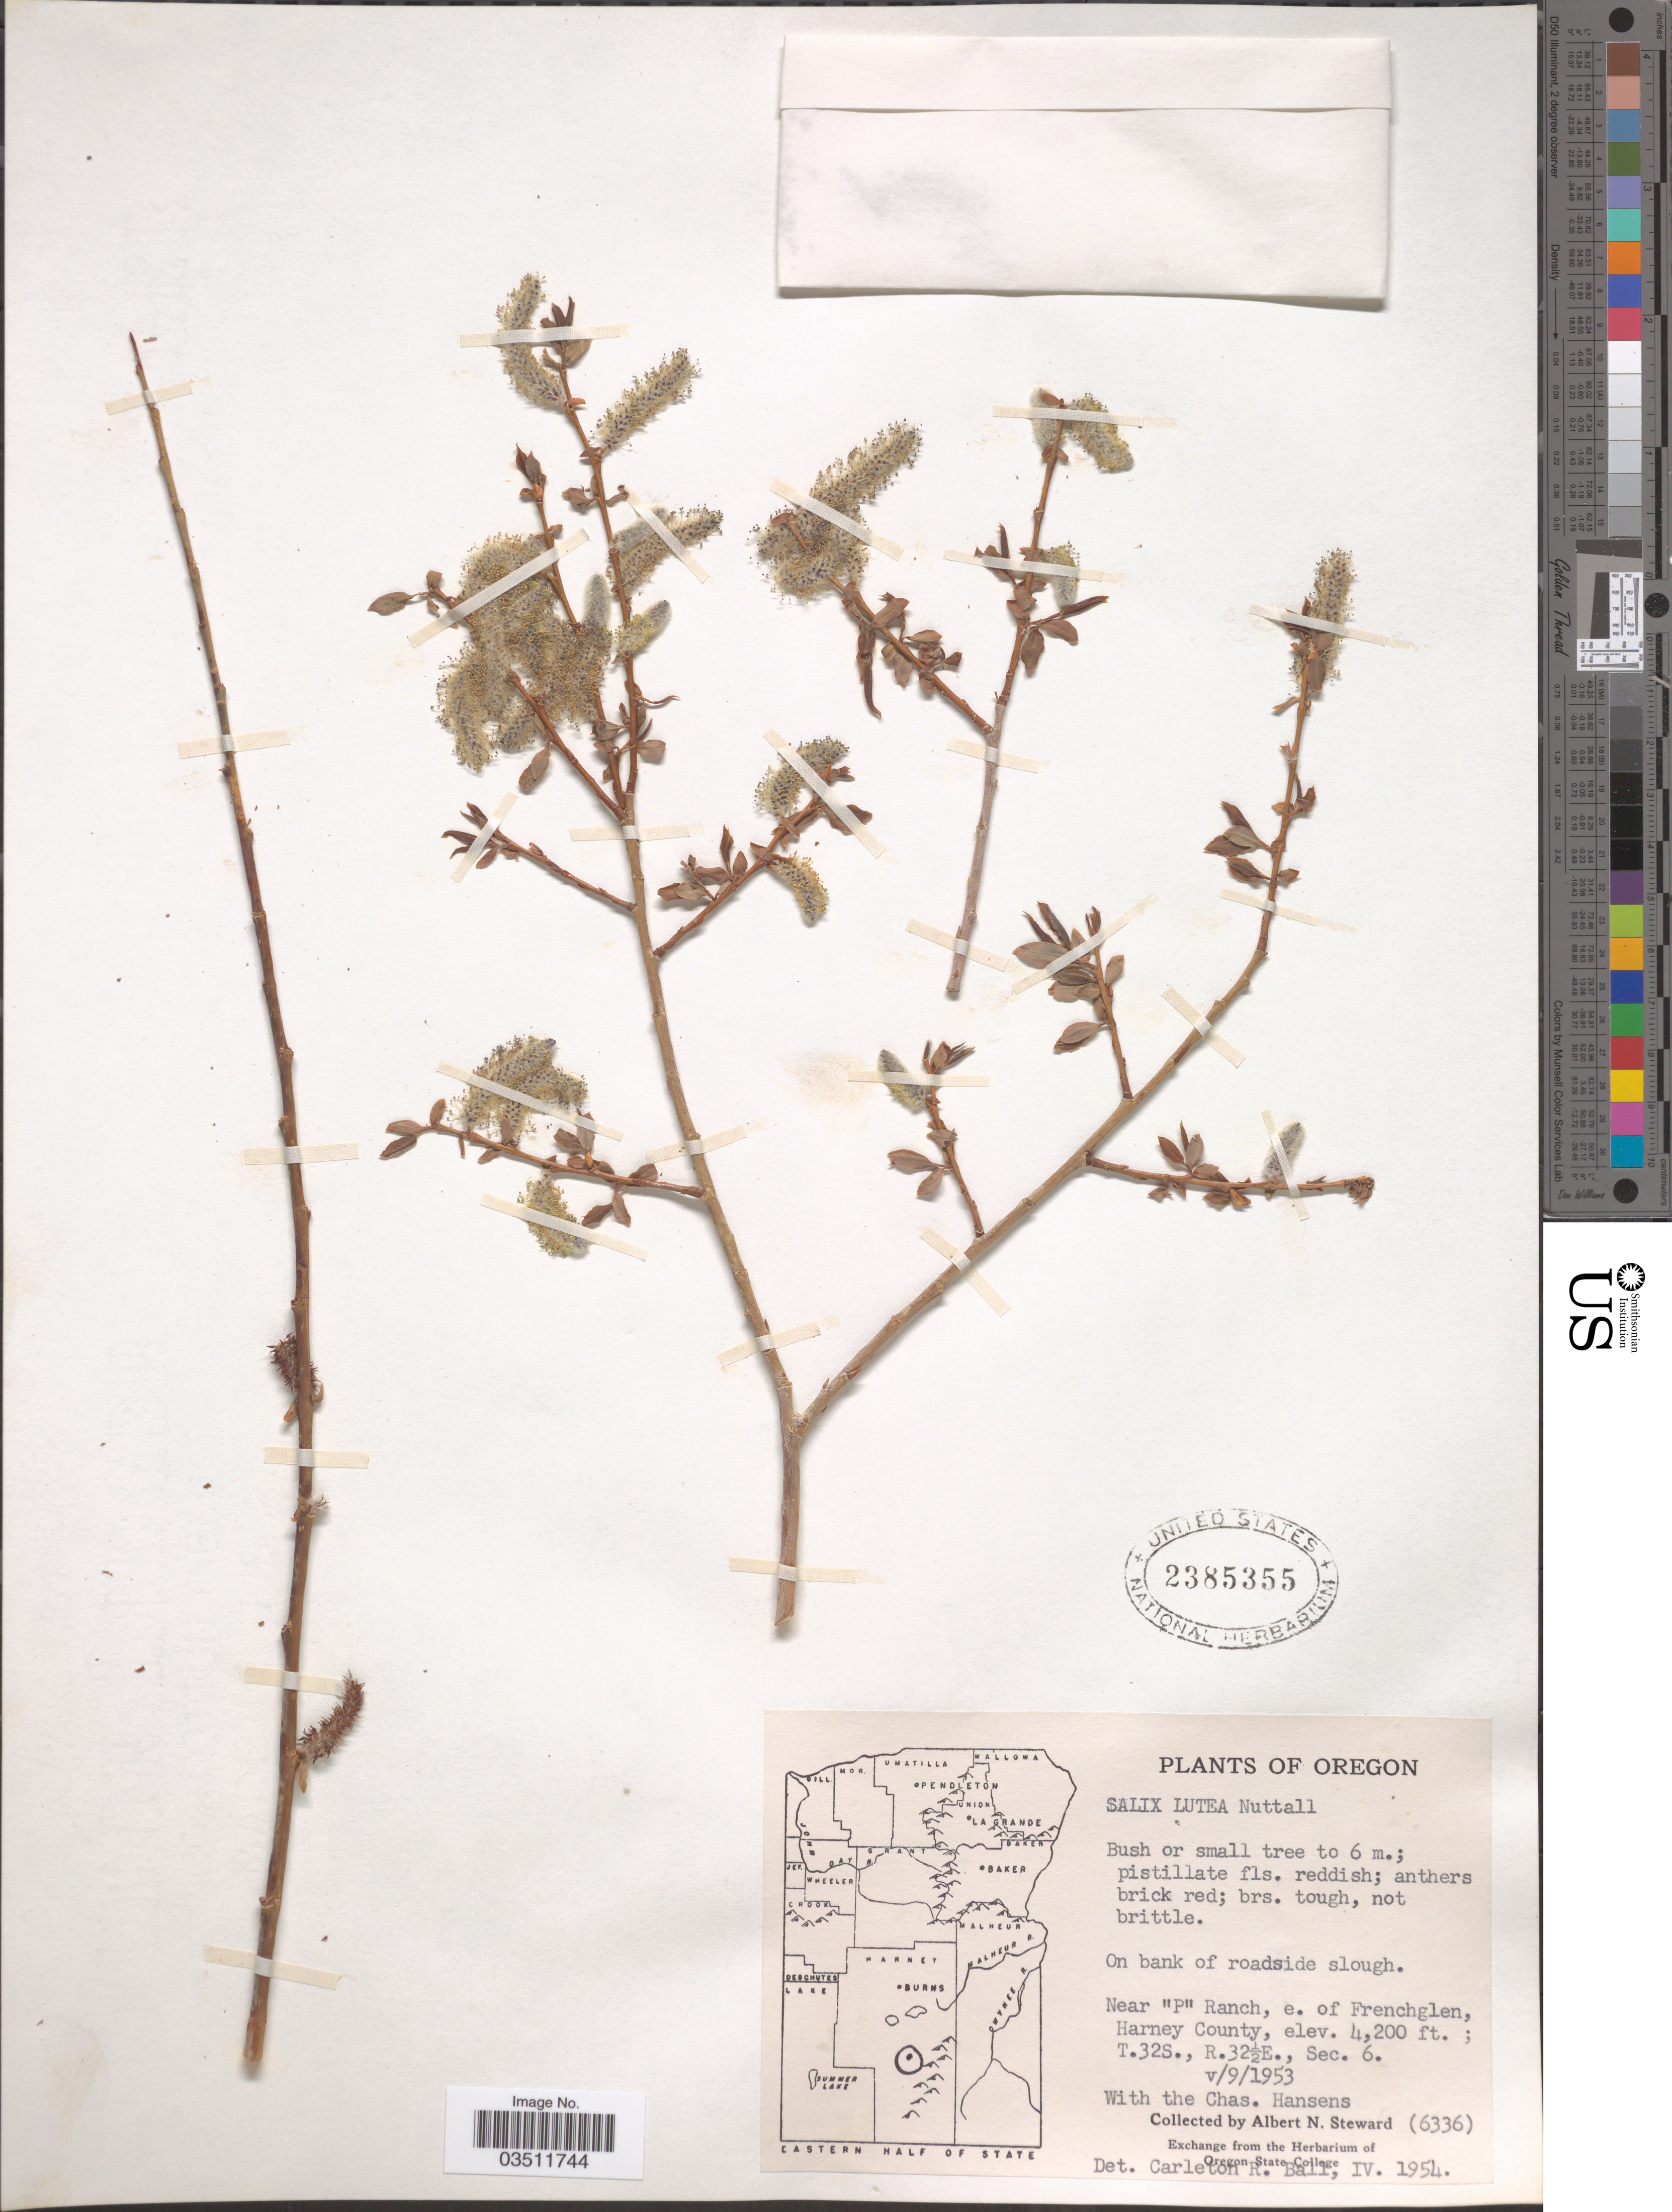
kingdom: Plantae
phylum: Tracheophyta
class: Magnoliopsida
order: Malpighiales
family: Salicaceae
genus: Salix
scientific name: Salix lutea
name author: Nutt.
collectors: A. N. Steward & C. Hansens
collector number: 6336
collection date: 1953-05-09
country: United States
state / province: Oregon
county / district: Harney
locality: On bank of roadside slough. Near "P" Ranch, e. of Frenchglen, Harney County. T.32S., R.32½E., Sec.6.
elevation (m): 1280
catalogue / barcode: US 2385355